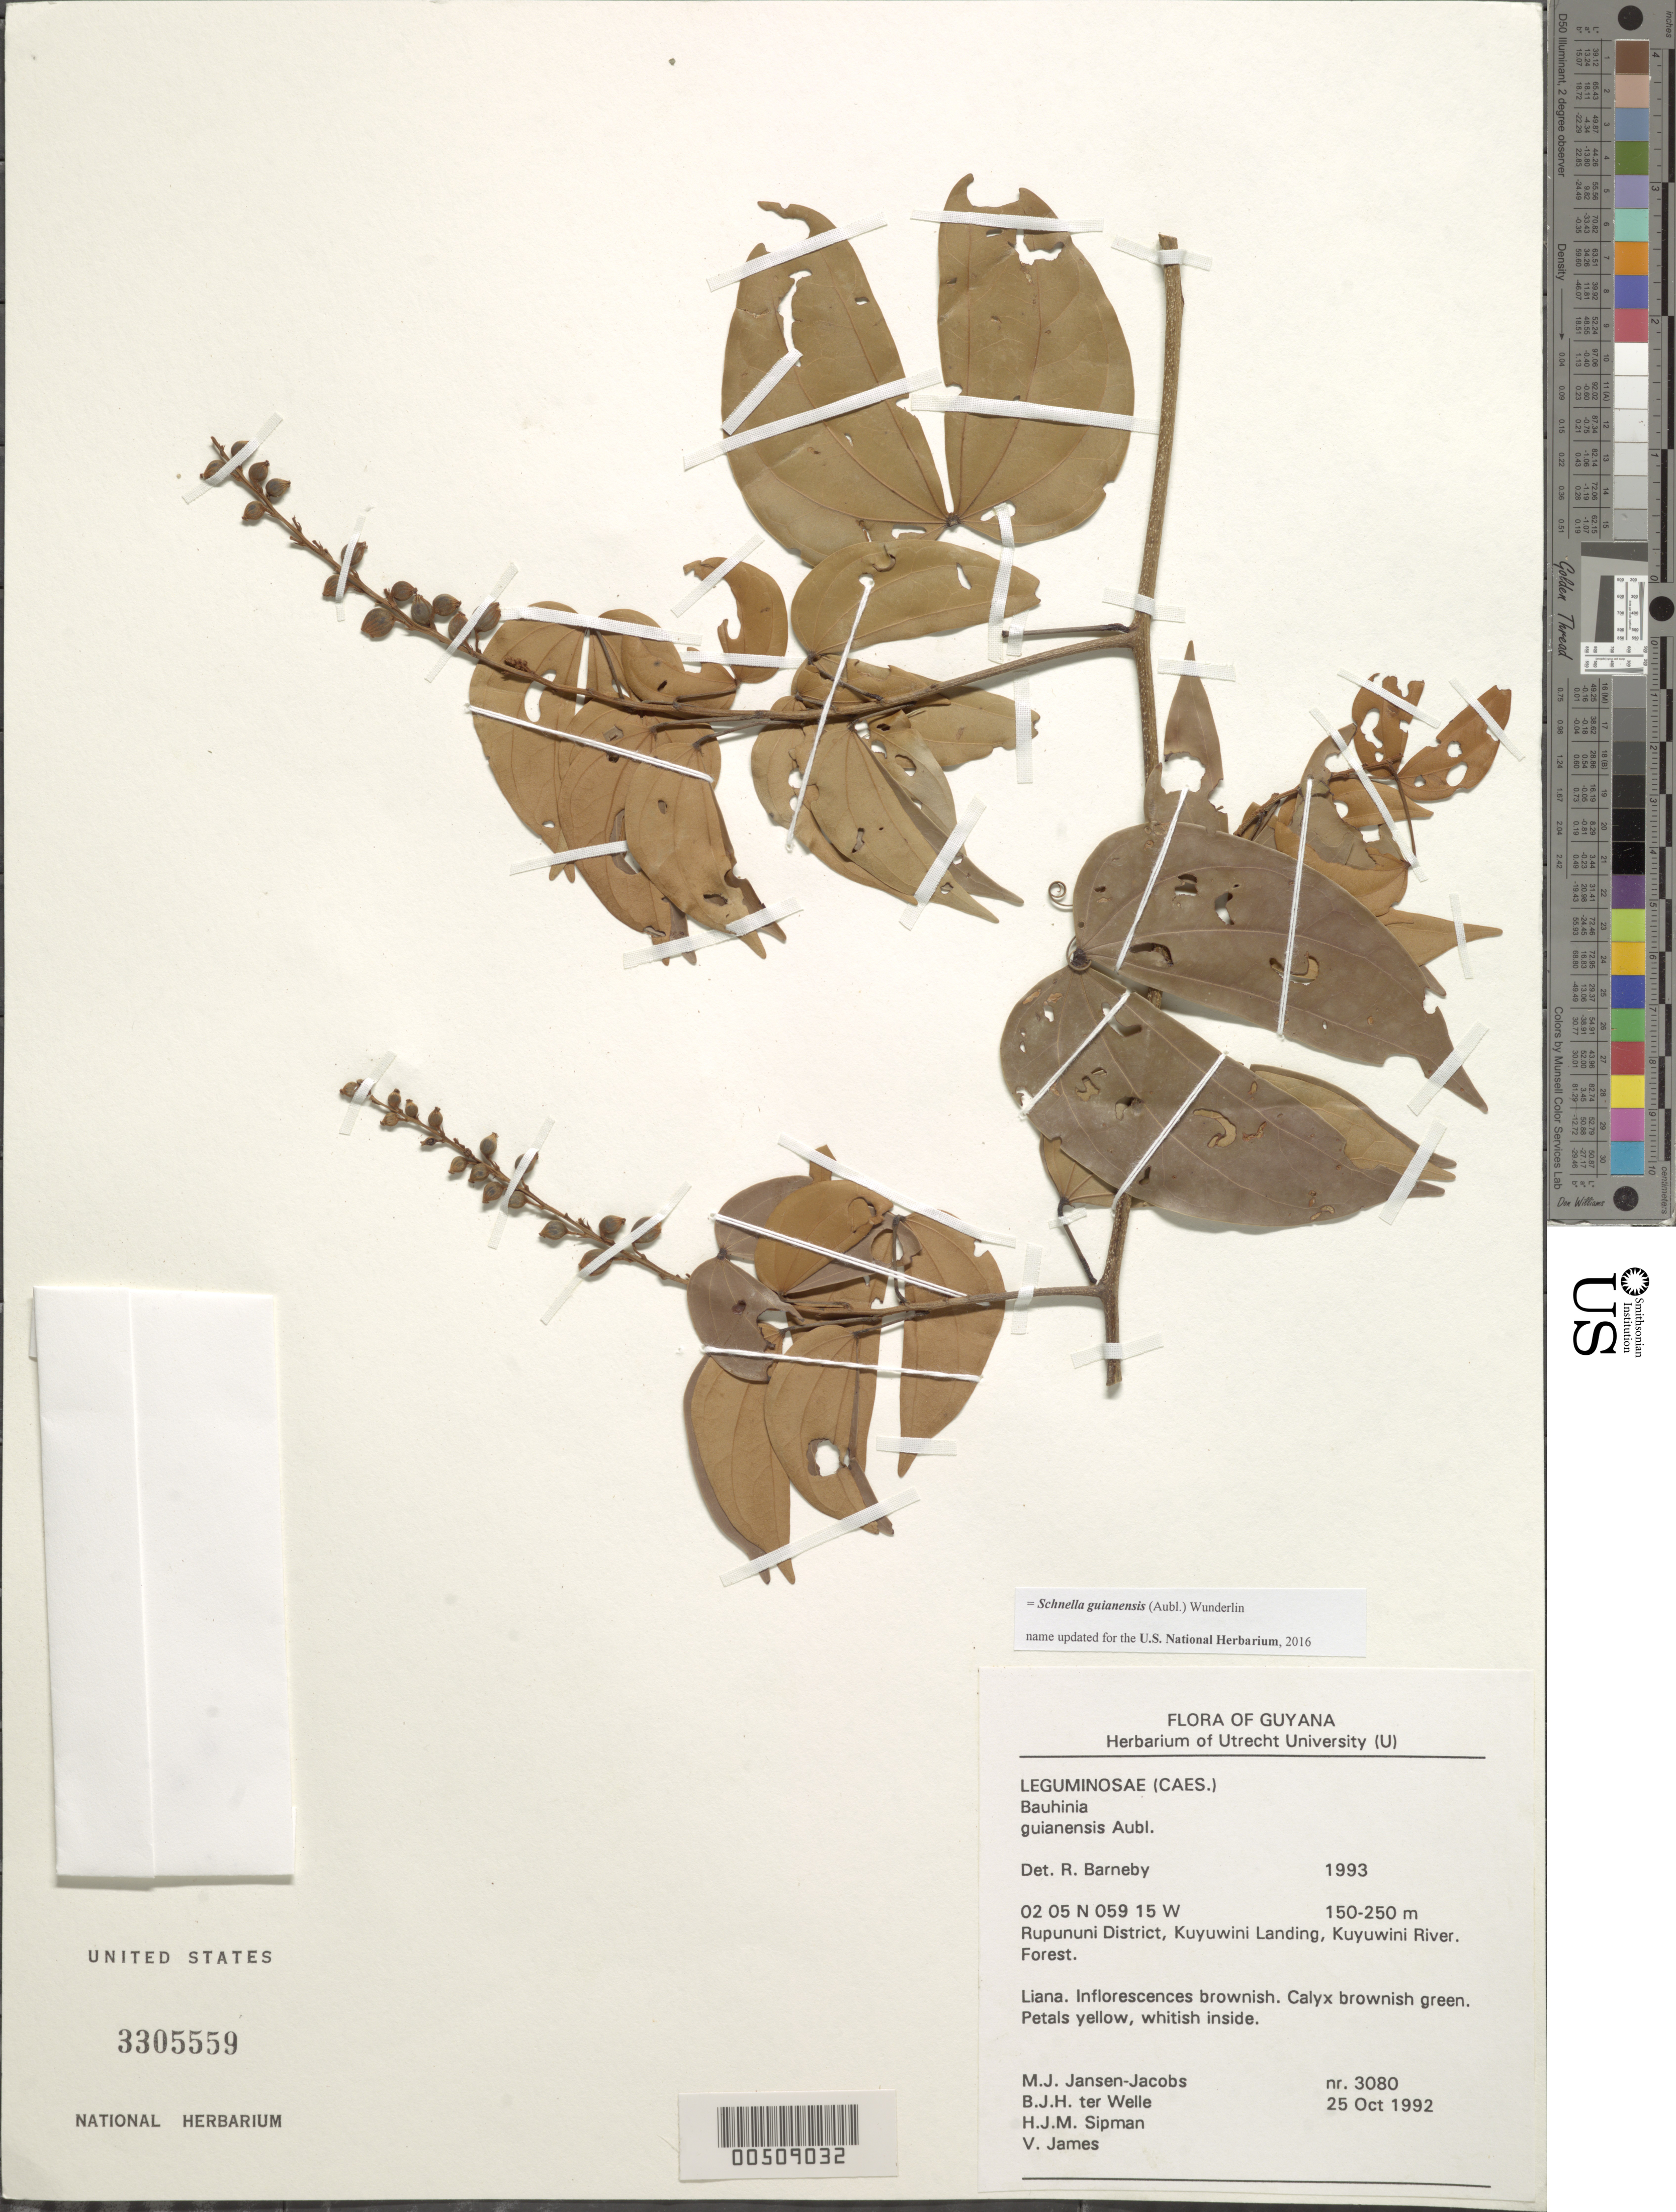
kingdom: Plantae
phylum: Tracheophyta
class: Magnoliopsida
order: Fabales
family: Fabaceae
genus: Schnella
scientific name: Schnella guianensis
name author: (Aubl.) Wunderlin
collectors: M. J. Jansen-Jacobs, B. Welle, H. J. M. Sipman & V. James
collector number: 3080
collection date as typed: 25 Oct 1992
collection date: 1992-10-25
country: Guyana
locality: Rupununi dist., kuyuwini landing, kuyuwini river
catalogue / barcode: US 3305559